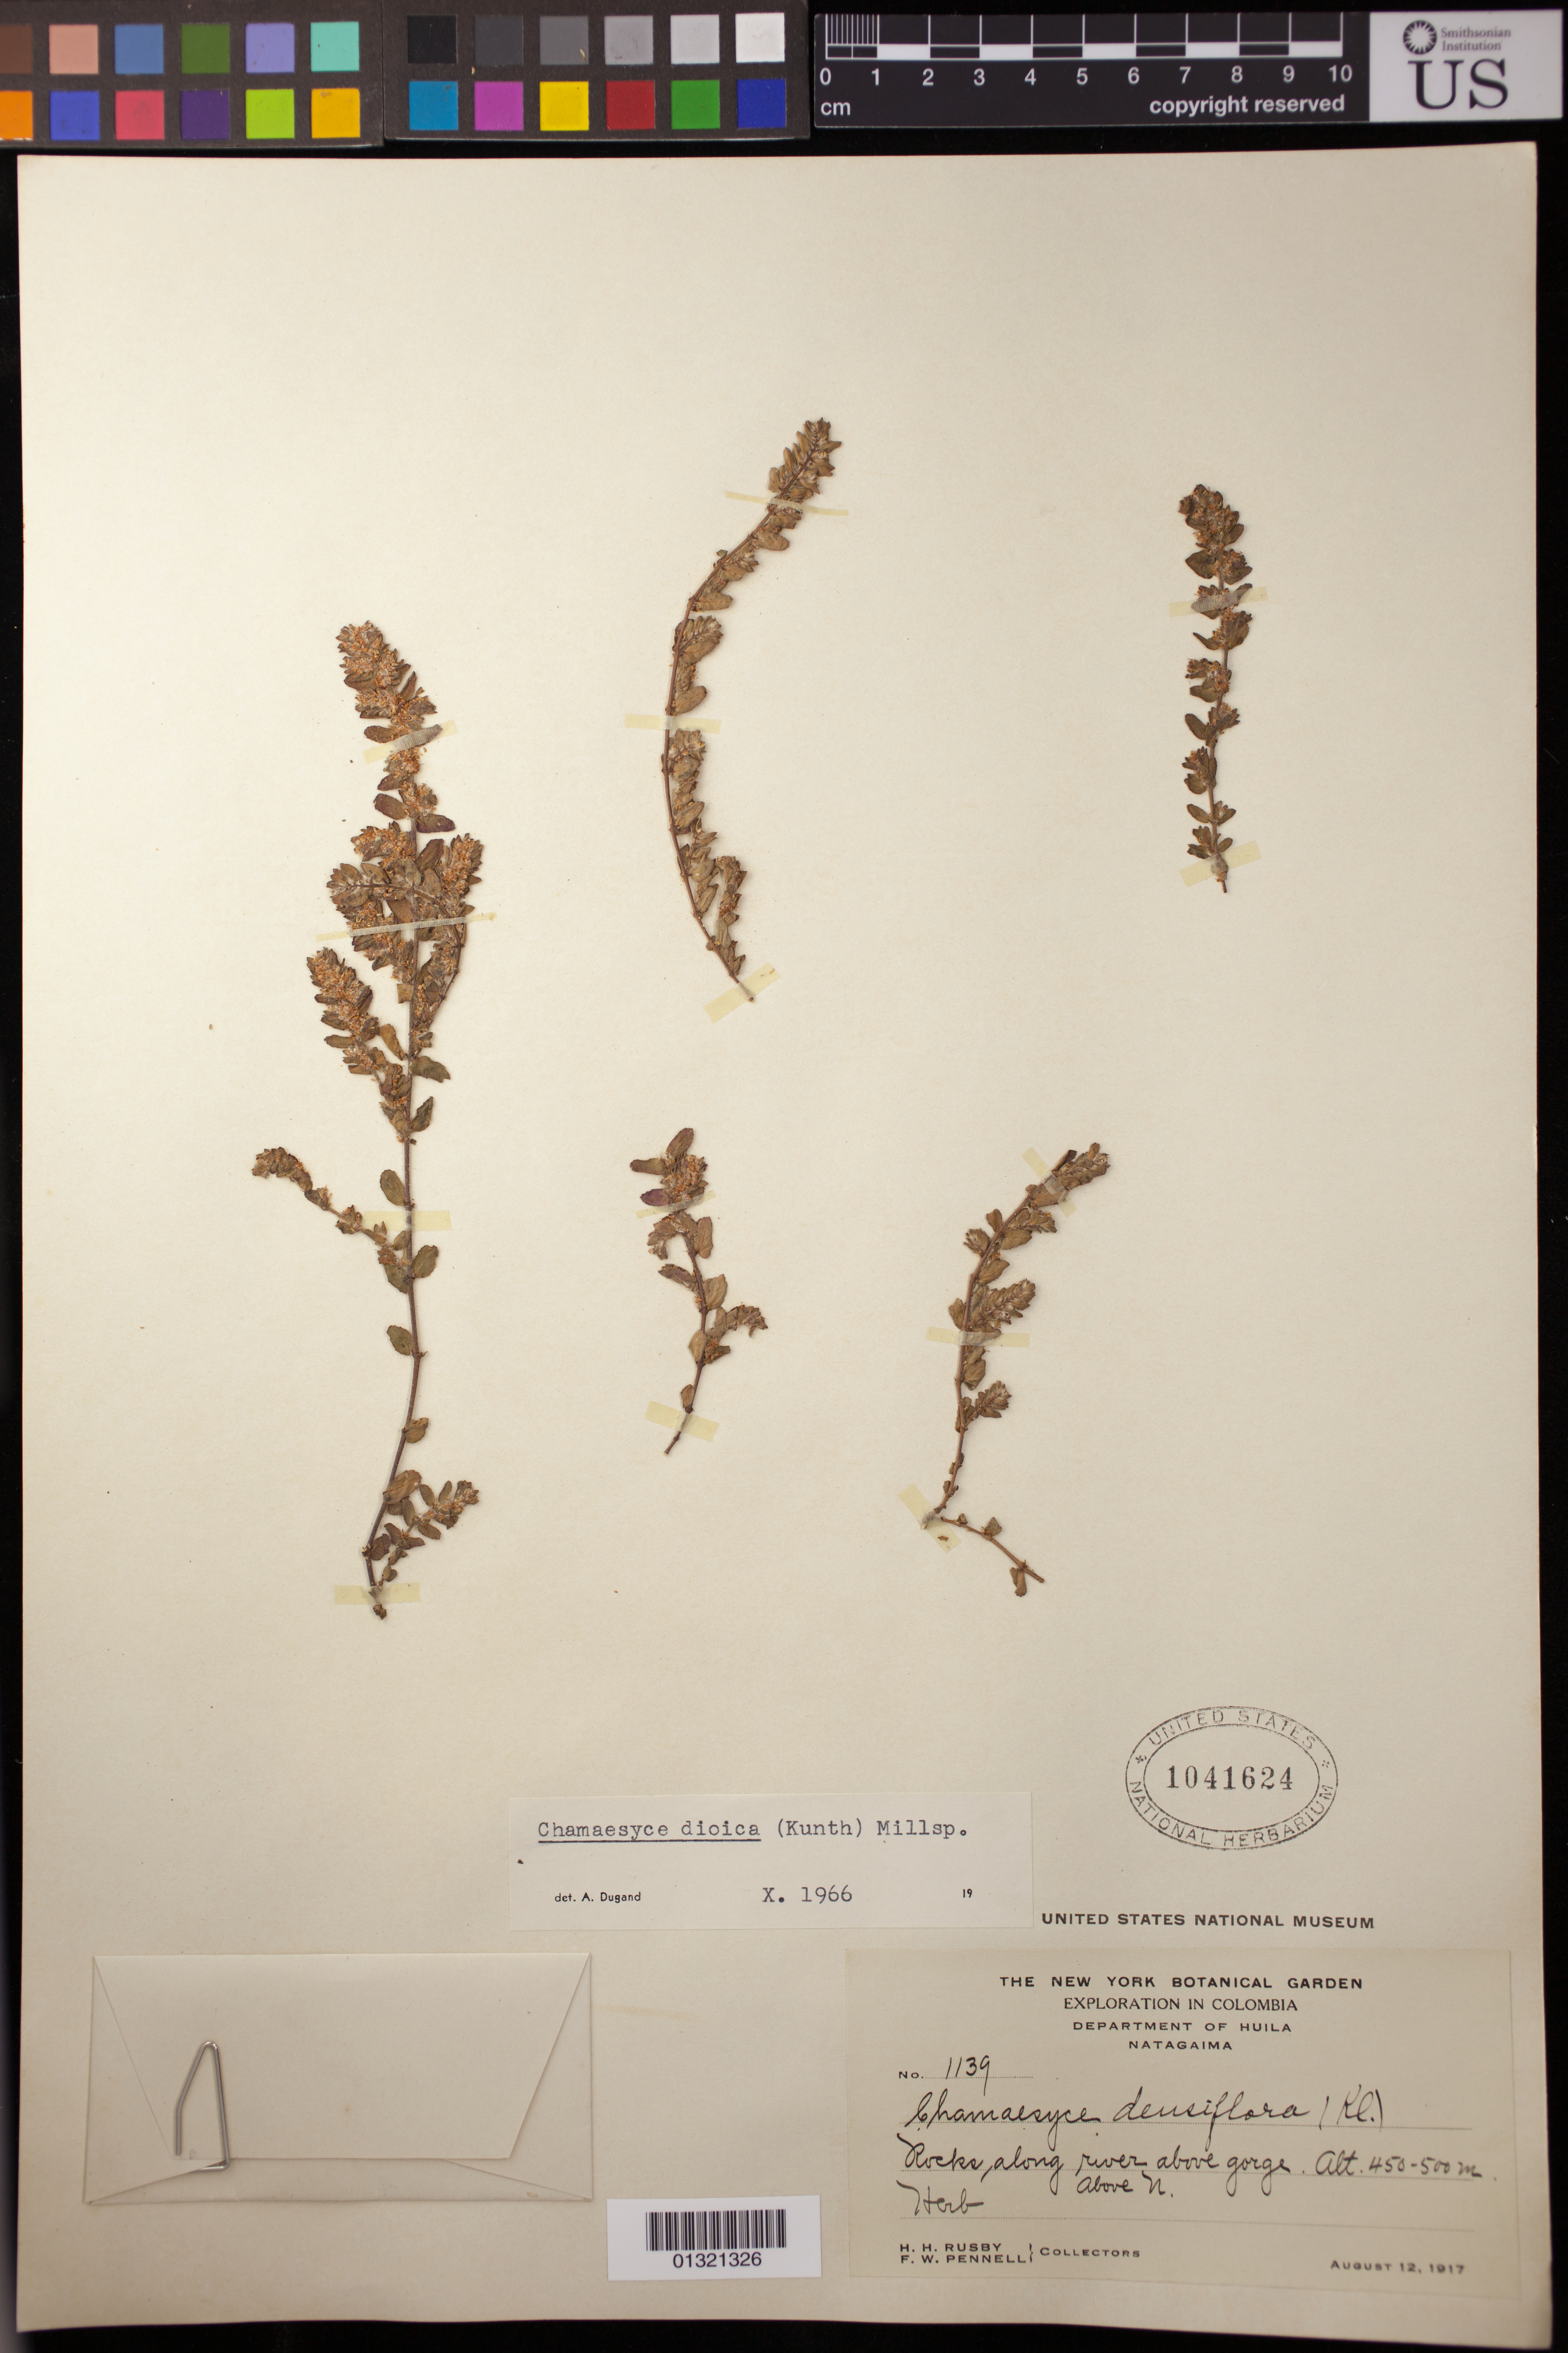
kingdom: Plantae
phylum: Tracheophyta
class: Magnoliopsida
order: Malpighiales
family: Euphorbiaceae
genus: Euphorbia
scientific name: Euphorbia dioeca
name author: Kunth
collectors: H. H. Rusby & F. W. Pennell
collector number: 1139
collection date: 1917-08-12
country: Colombia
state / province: Huila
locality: Natagaima, along river above gorge, Above N.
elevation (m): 450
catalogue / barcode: US 1041624